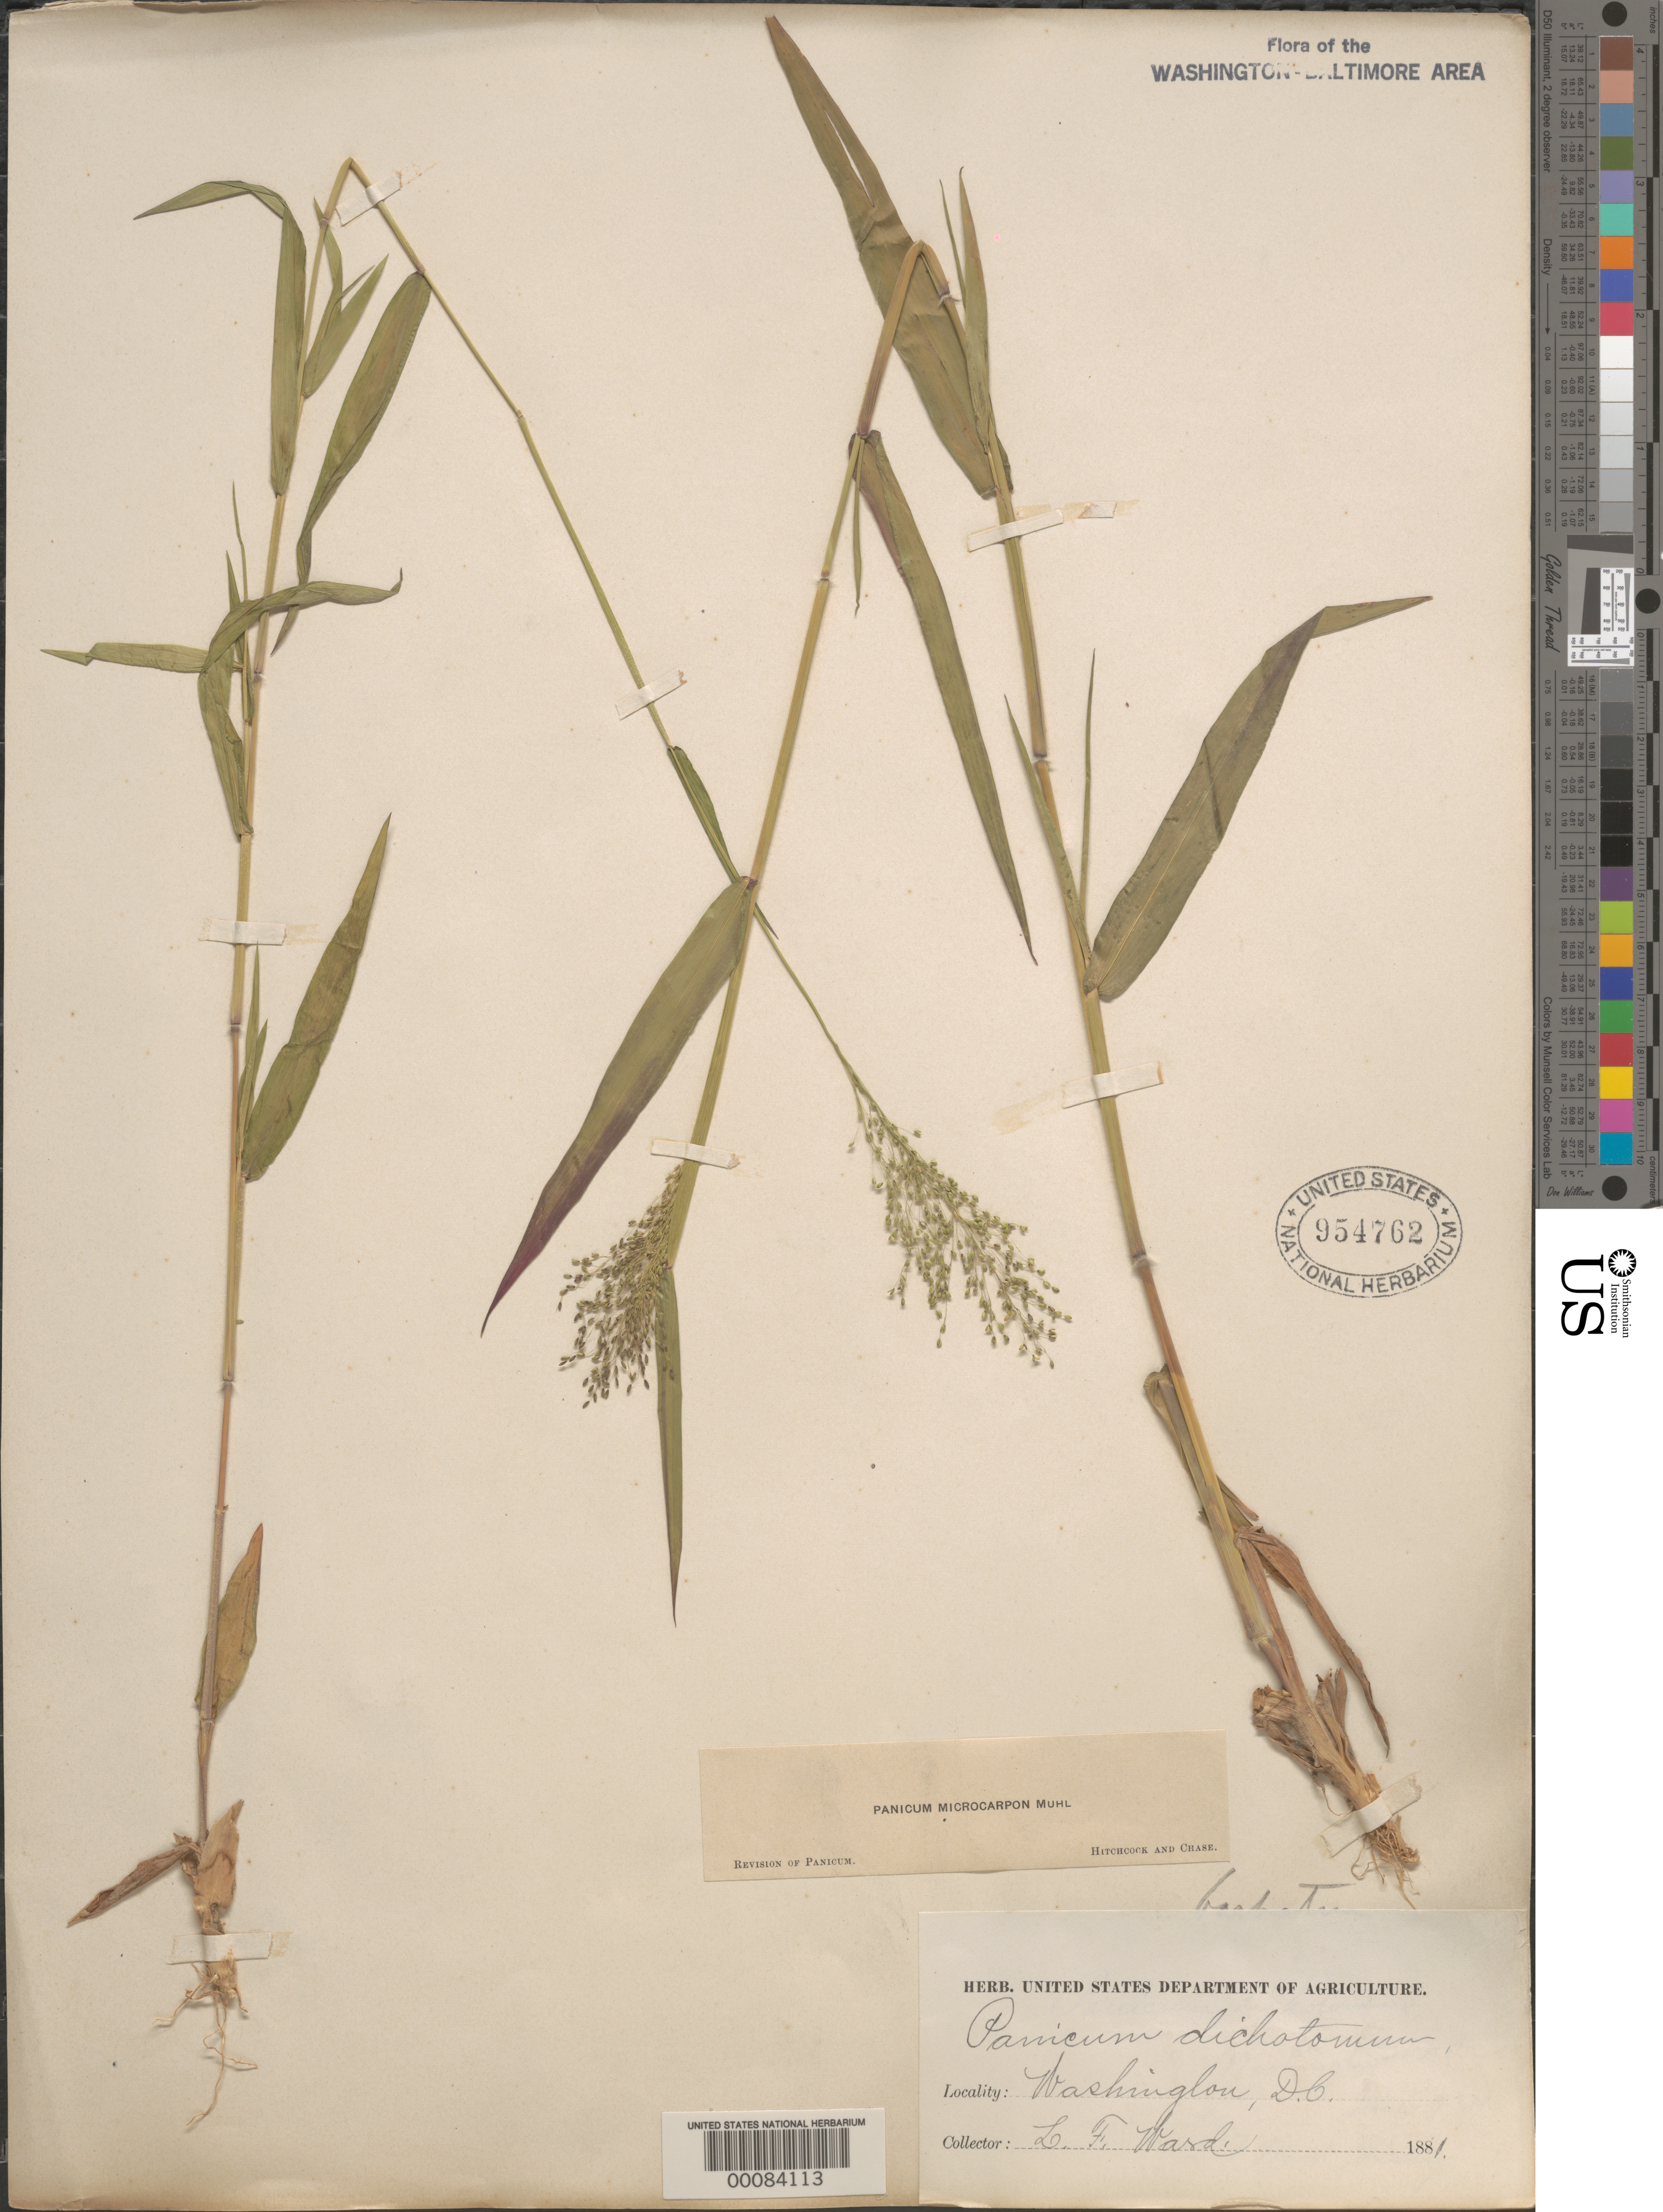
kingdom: Plantae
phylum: Tracheophyta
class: Liliopsida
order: Poales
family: Poaceae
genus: Dichanthelium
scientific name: Dichanthelium dichotomum var. dichotomum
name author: (L.) Gould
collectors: L. F. Ward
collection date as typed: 1881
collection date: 1881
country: United States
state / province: District of Columbia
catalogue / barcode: US 954762